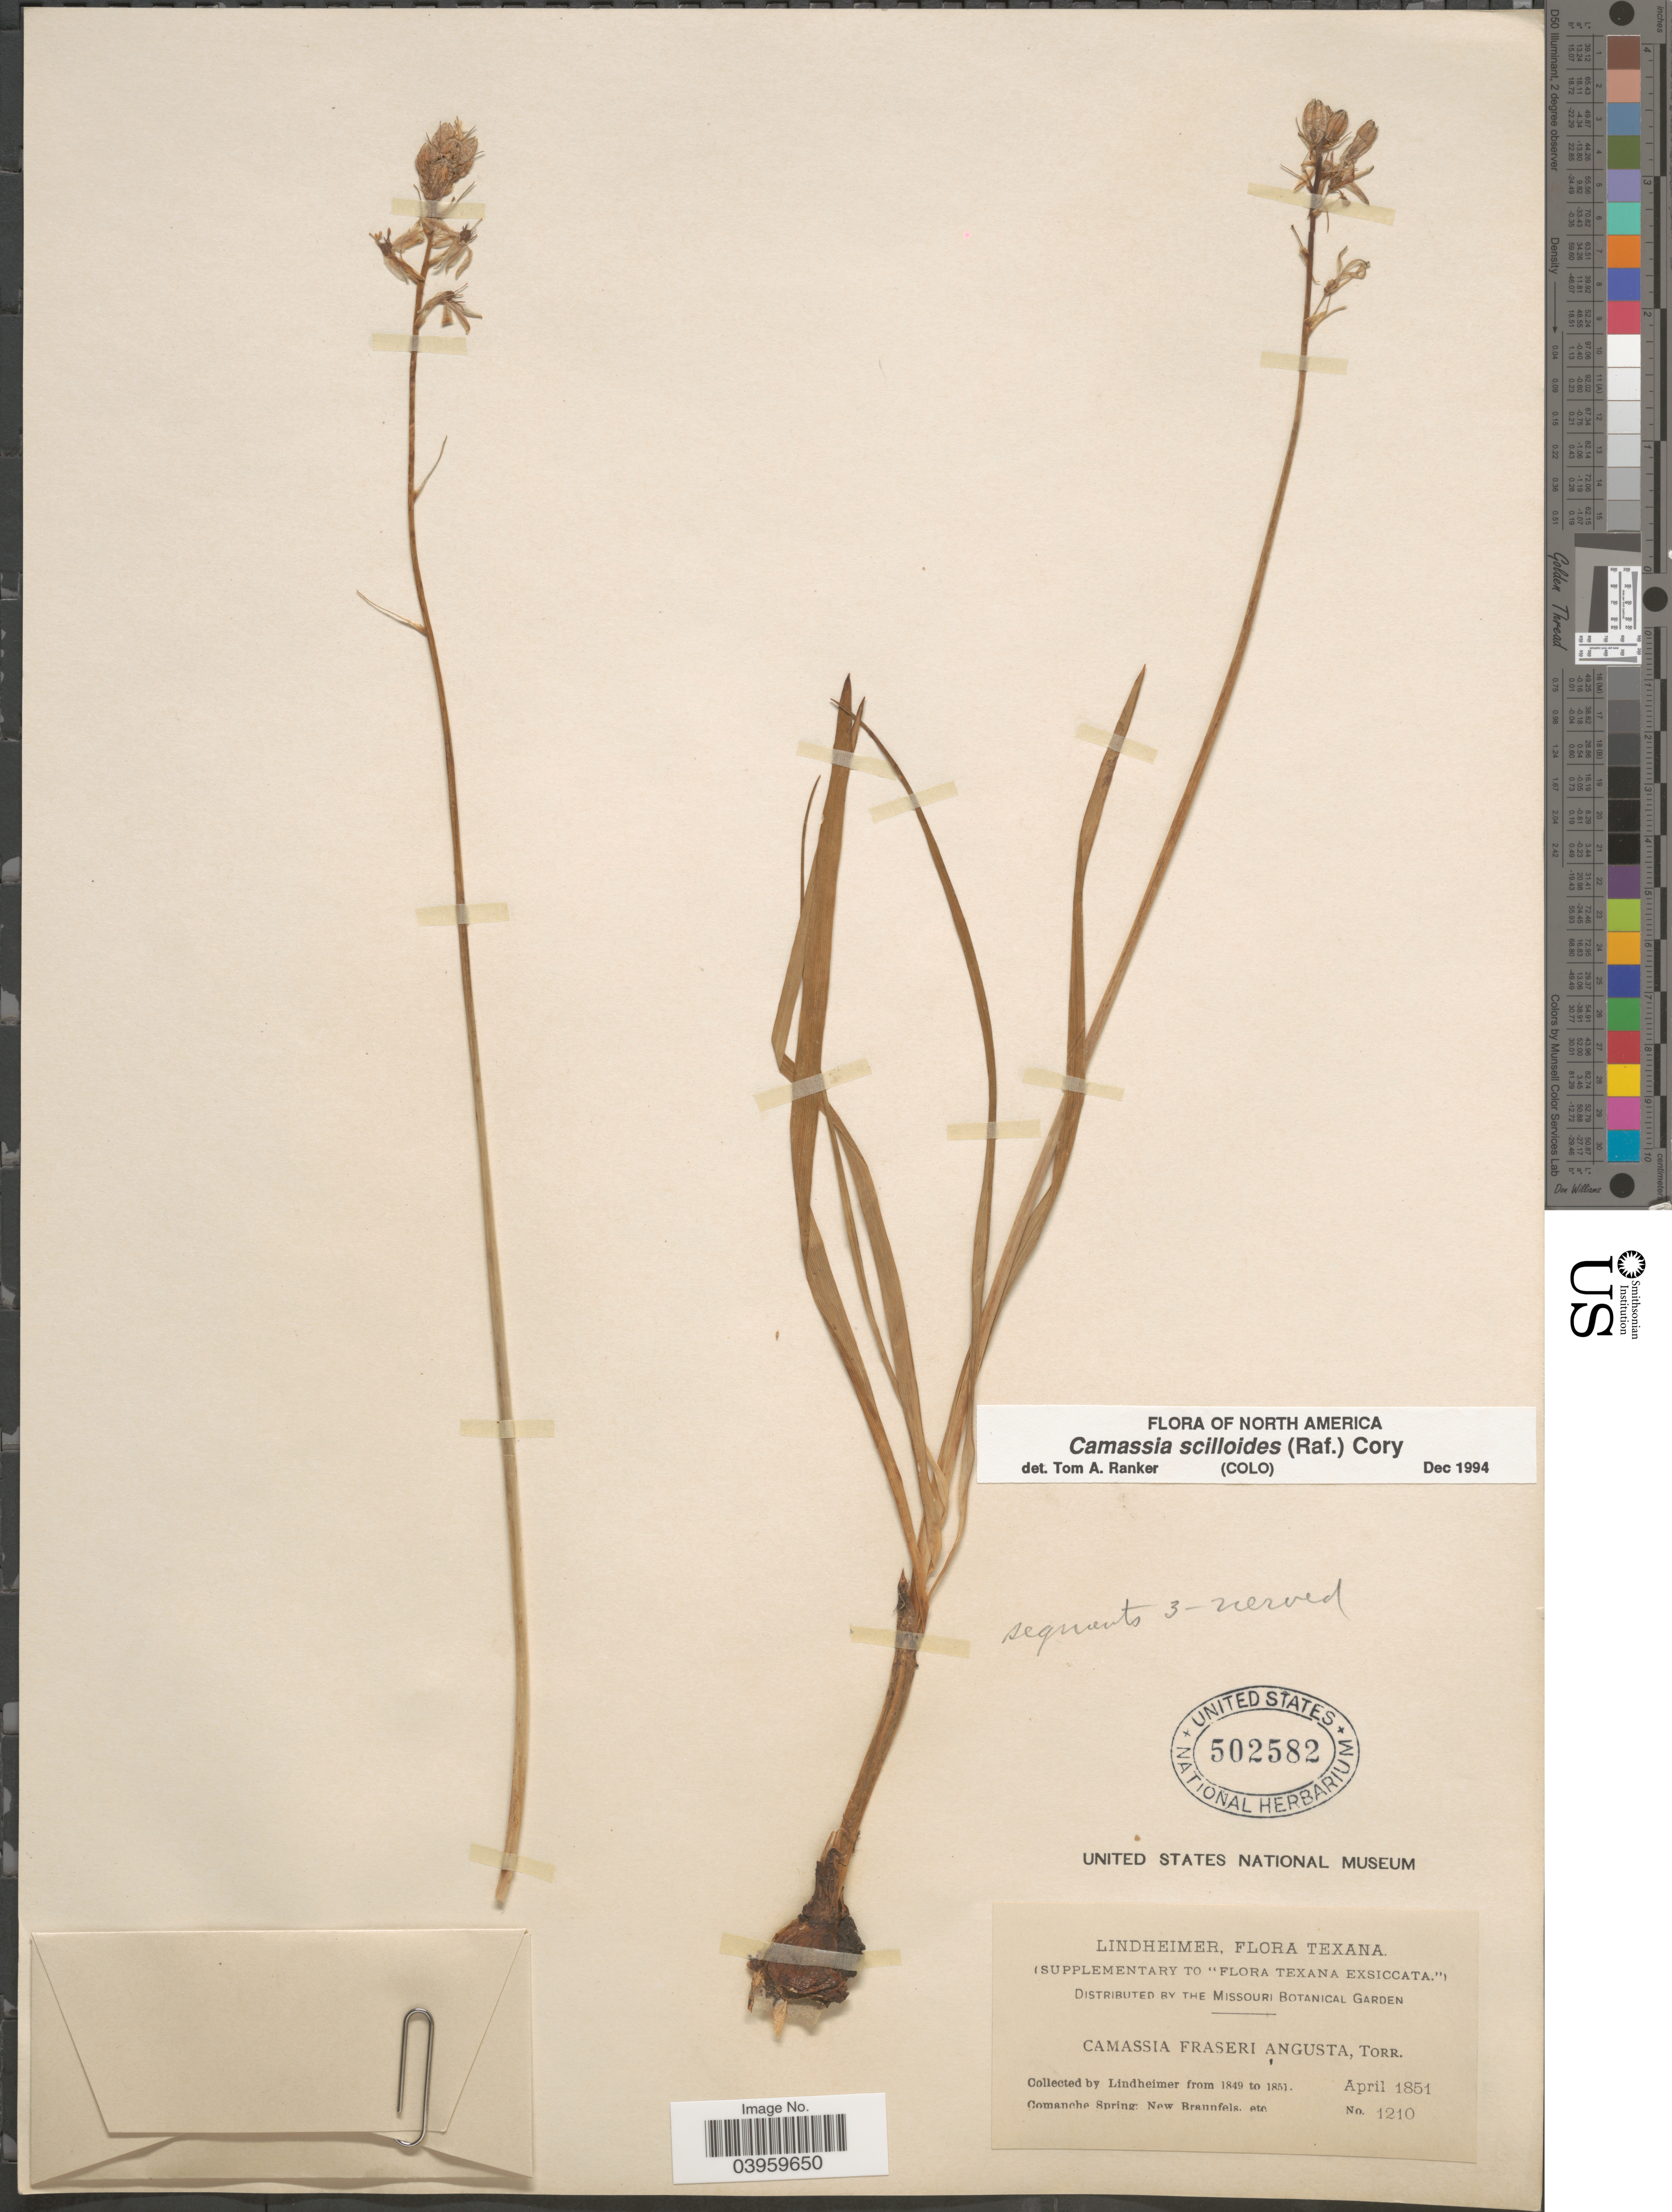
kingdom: Plantae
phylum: Tracheophyta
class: Liliopsida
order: Asparagales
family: Asparagaceae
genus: Camassia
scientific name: Camassia scilloides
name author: (Raf.) Cory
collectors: -. Lindheimer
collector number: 1210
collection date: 1851-04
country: United States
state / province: Texas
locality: Comanche Spring: New Braunfels, etc.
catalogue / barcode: US 502582